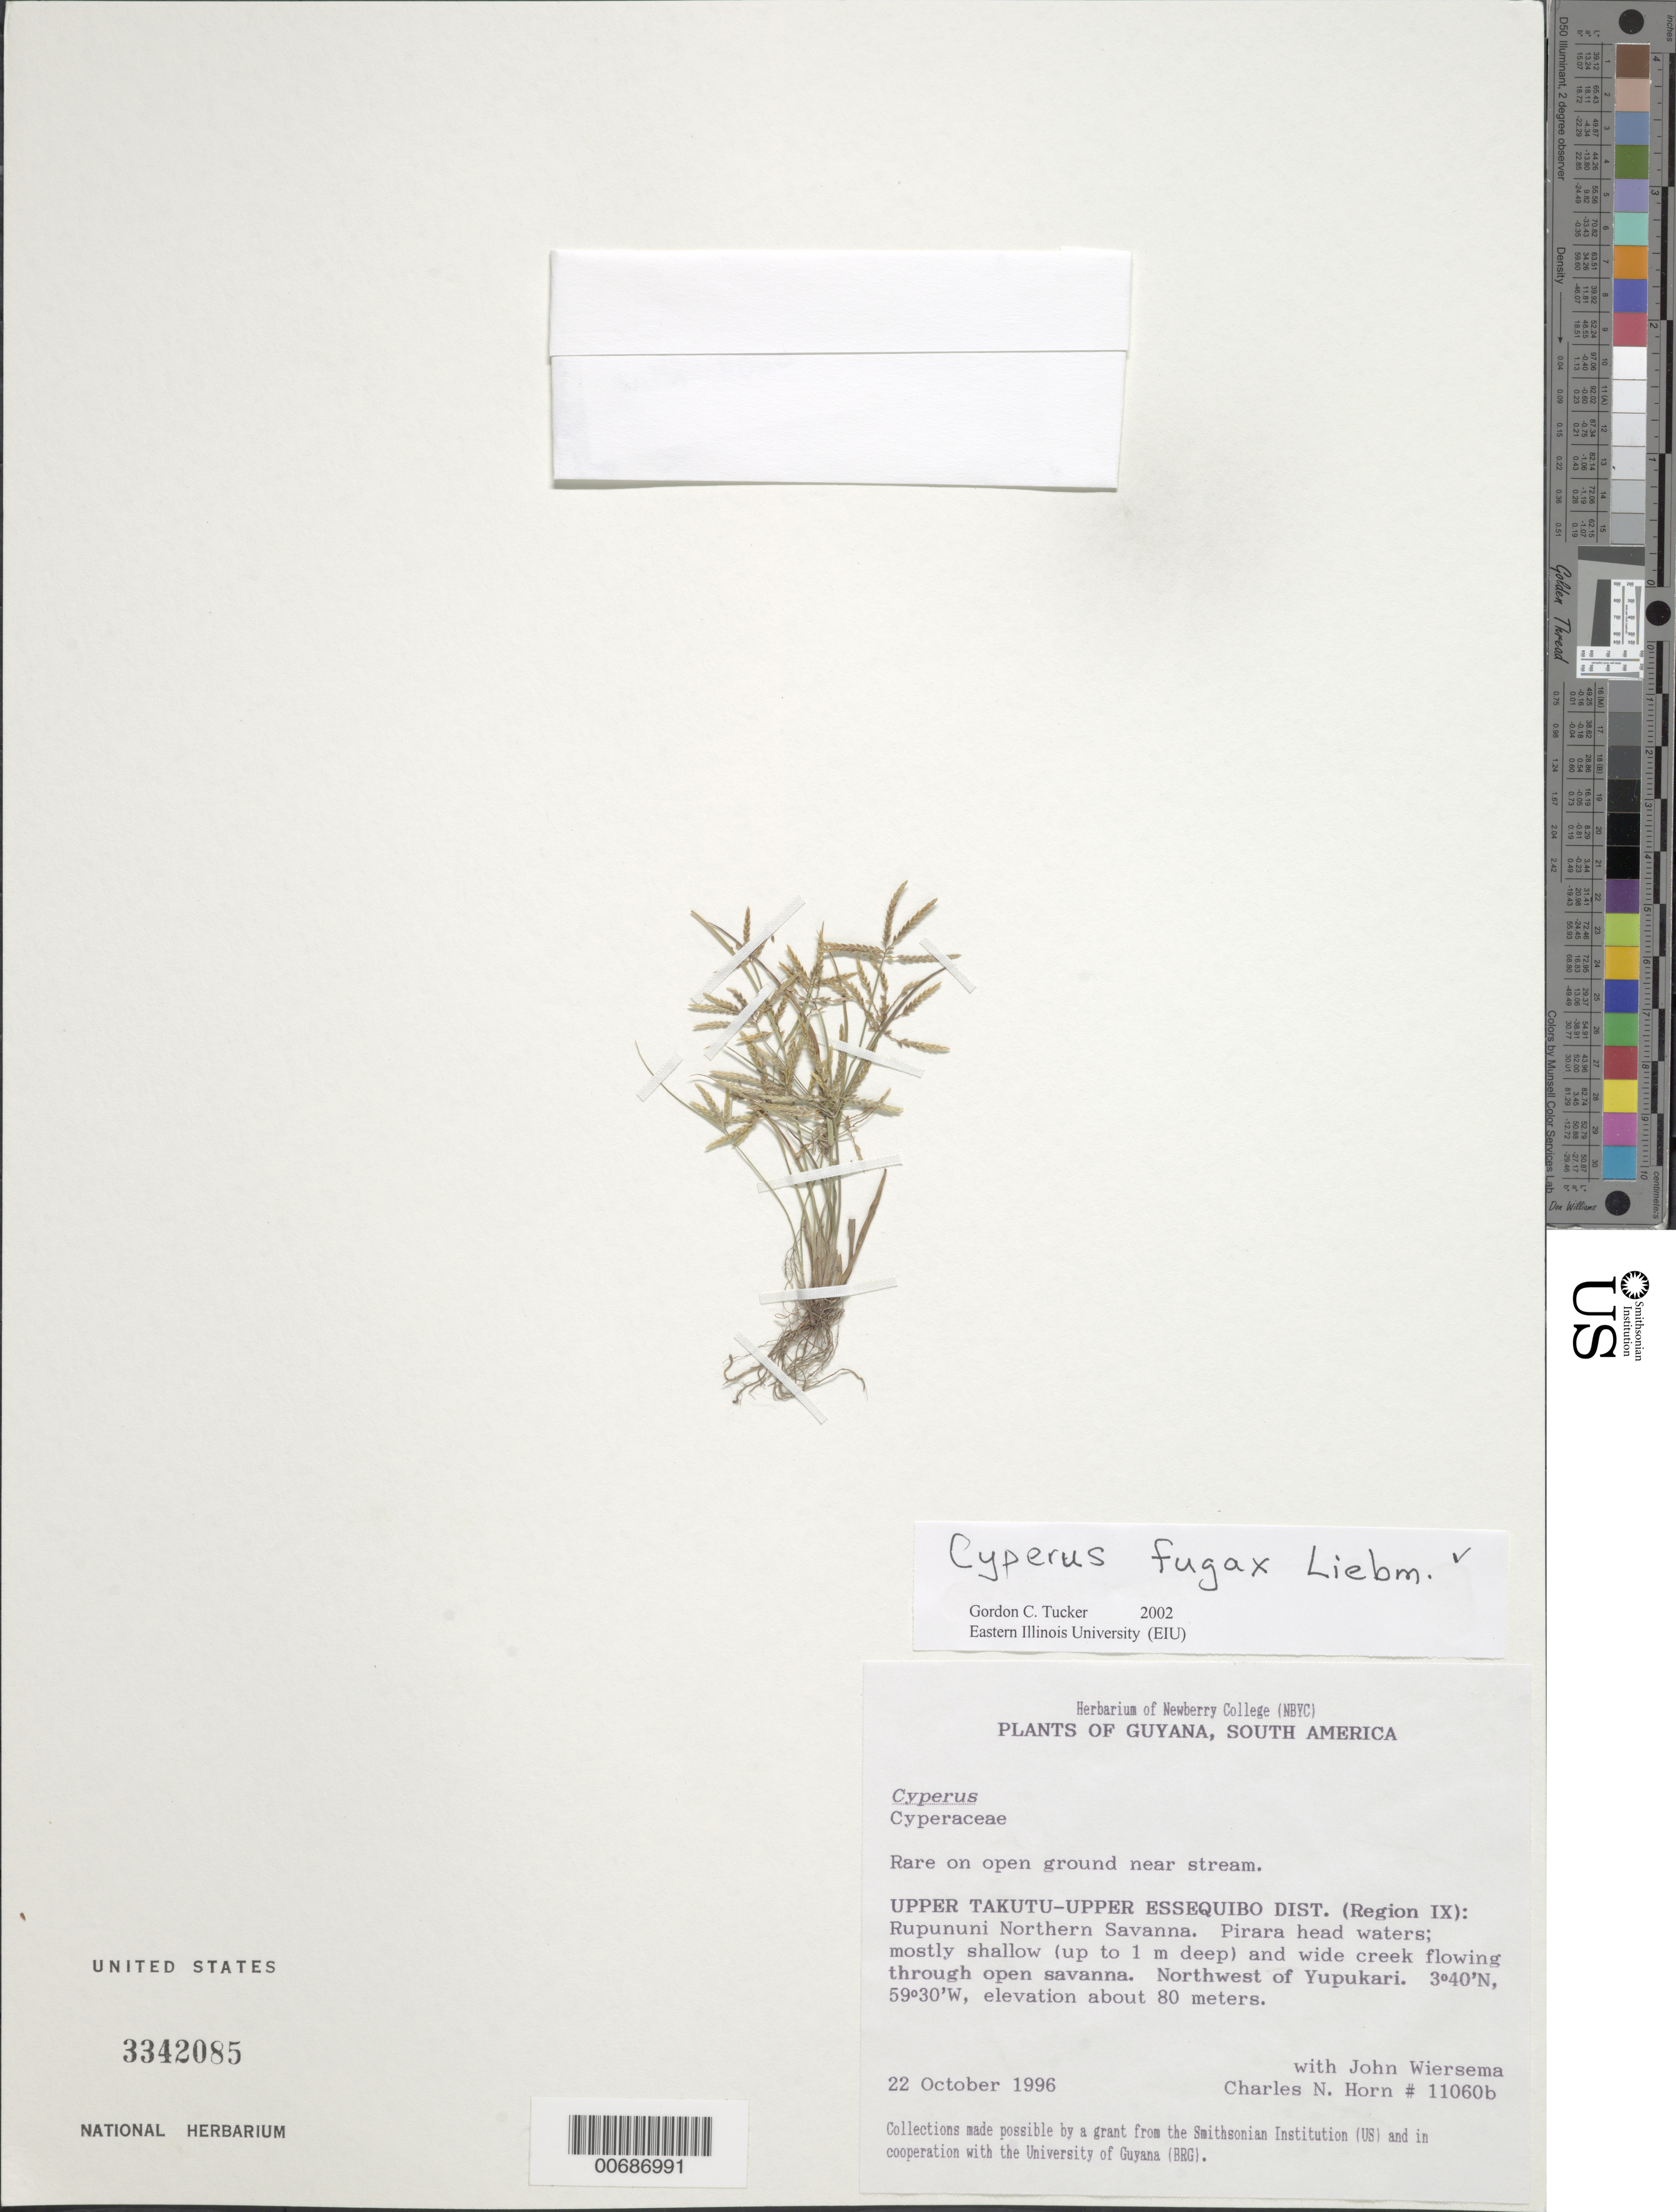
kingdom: Plantae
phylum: Tracheophyta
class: Liliopsida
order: Poales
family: Cyperaceae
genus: Cyperus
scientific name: Cyperus fugax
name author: Liebm.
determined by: Tucker, G. C.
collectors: C. N. Horn & J. H. Wiersema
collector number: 11060 b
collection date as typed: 22-Oct-96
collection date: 1996-10-22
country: Guyana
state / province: U. Takutu-U. Essequibo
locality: Rupununi Northern Savanna, Pirara headwaters; NW of Yupukari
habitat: On open ground near stream;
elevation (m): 80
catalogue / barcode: US 3342085